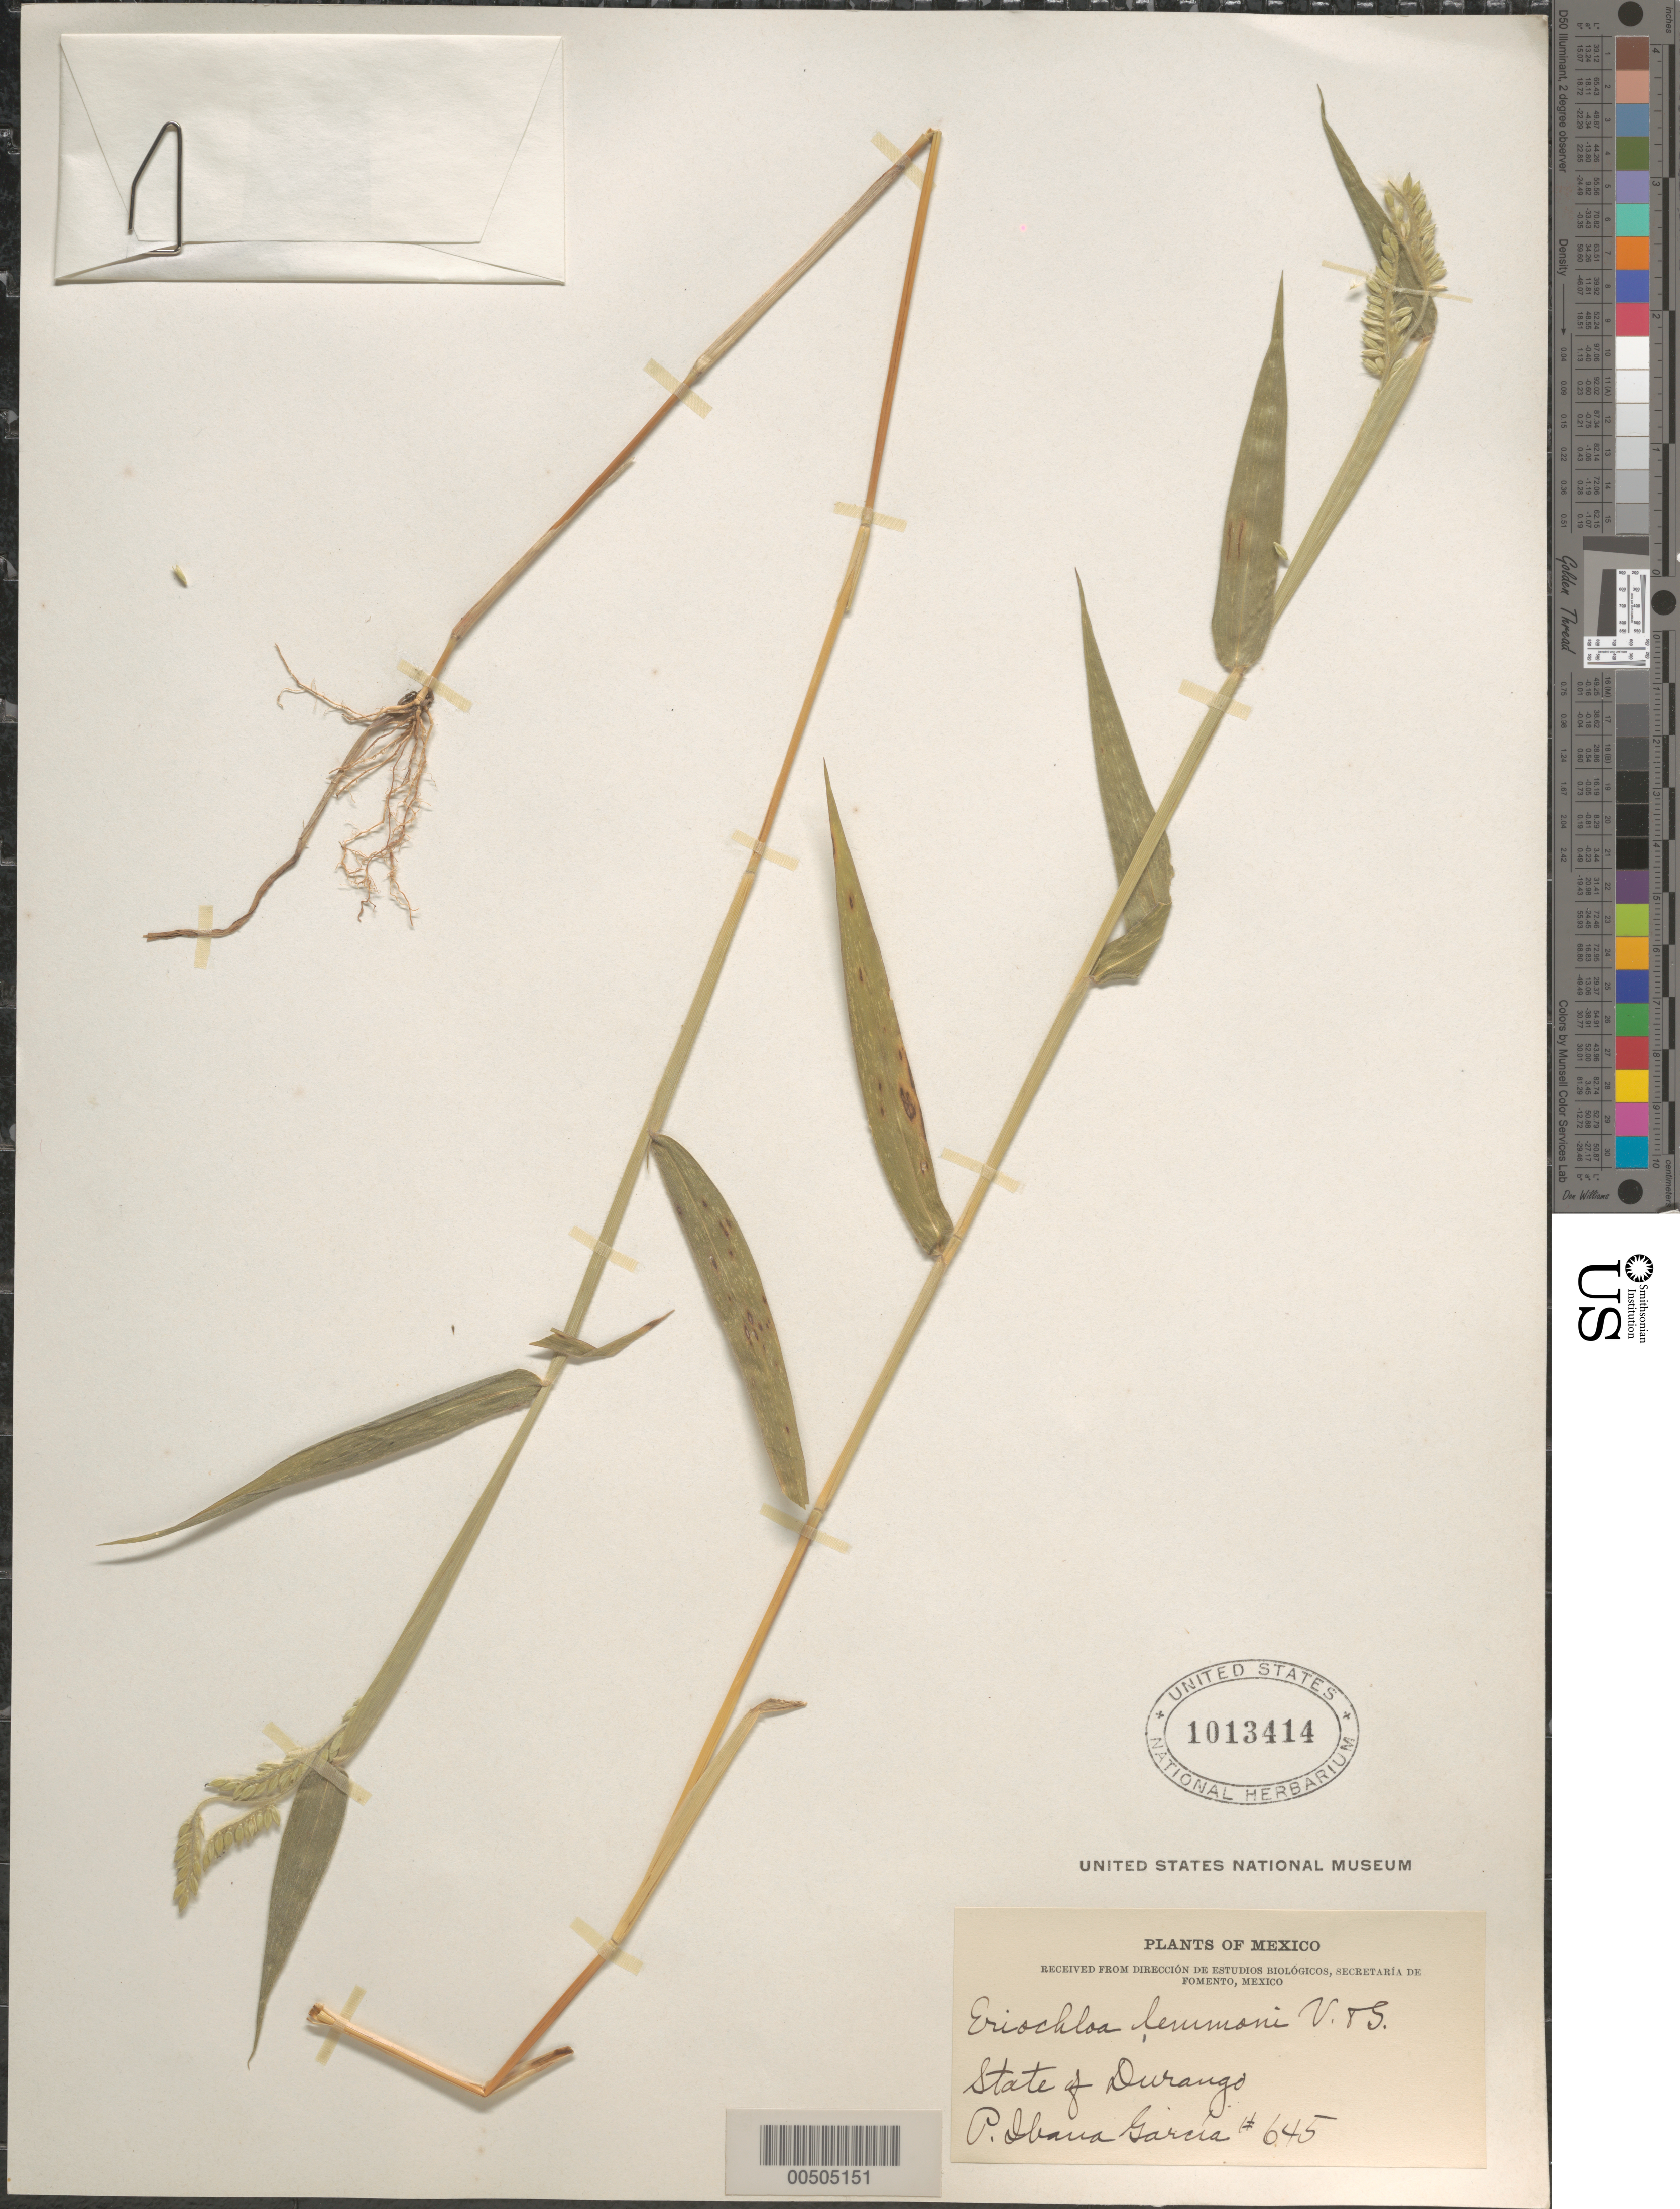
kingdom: Plantae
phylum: Tracheophyta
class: Liliopsida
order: Poales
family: Poaceae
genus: Eriochloa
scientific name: Eriochloa nelsonii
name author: Scribn. & J.G. Sm.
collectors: P. Ibana-García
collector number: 645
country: Mexico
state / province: Durango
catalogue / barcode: US 1013414